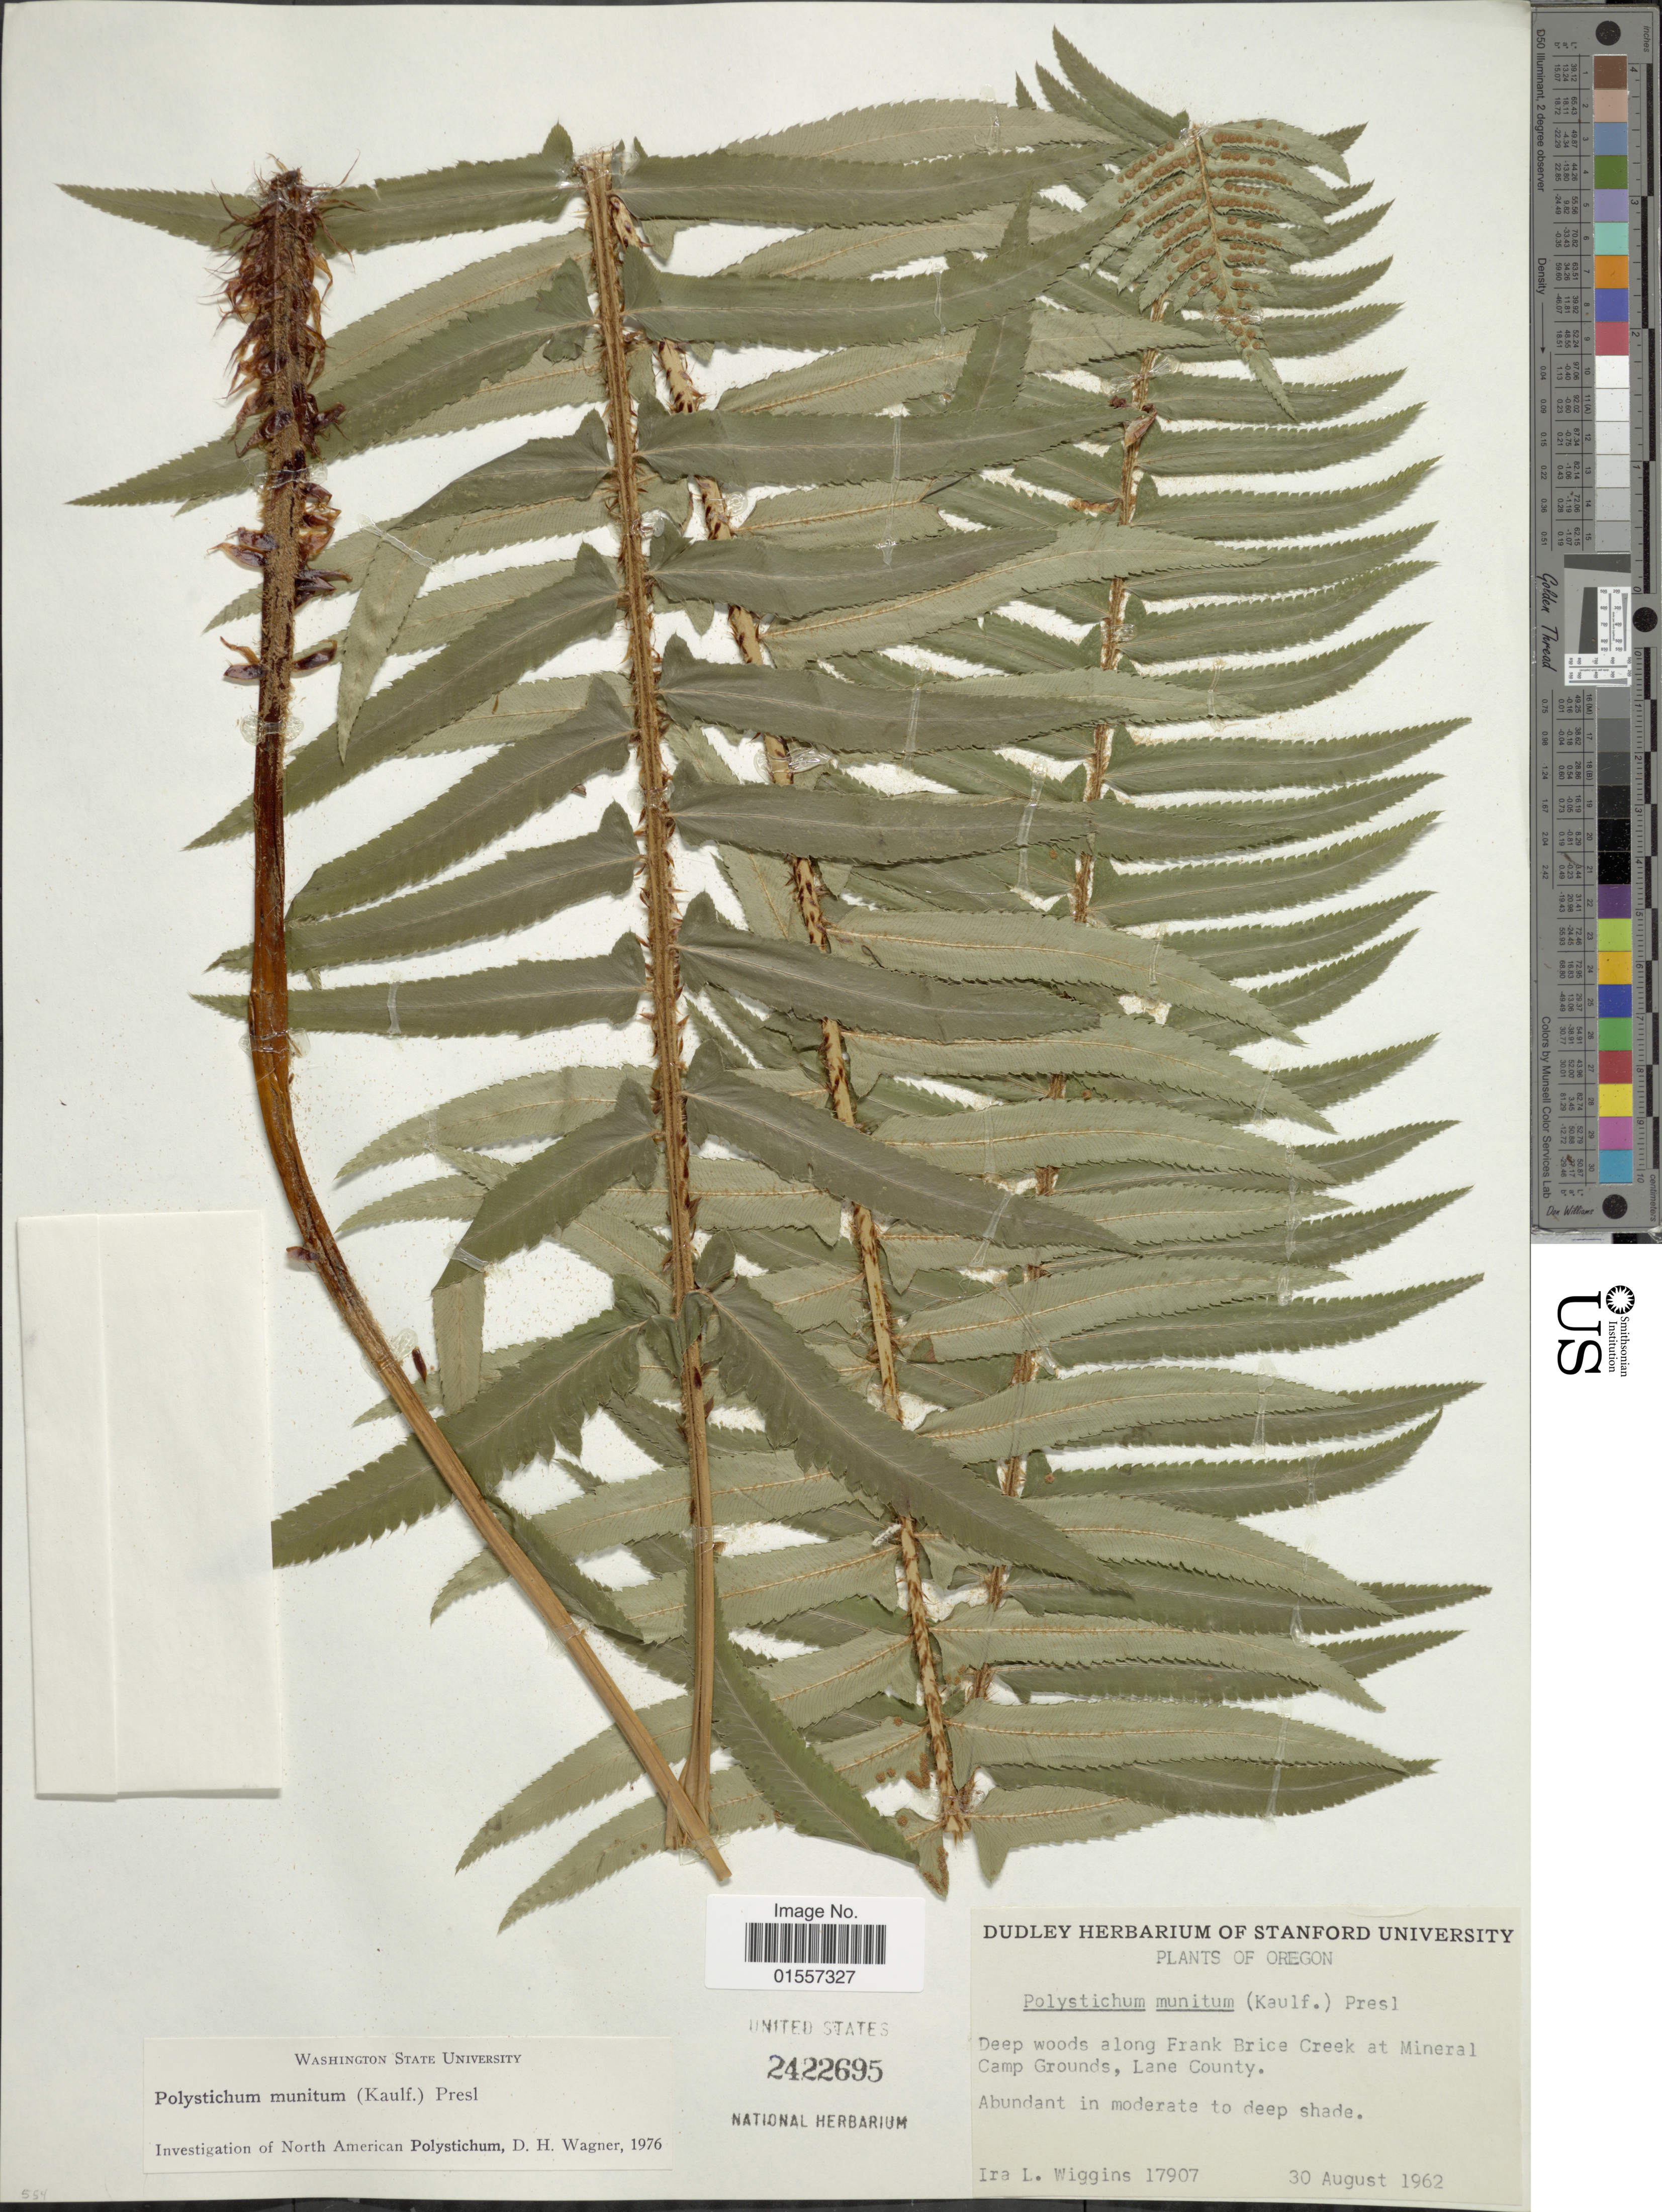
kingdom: Plantae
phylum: Tracheophyta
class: Polypodiopsida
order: Polypodiales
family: Dryopteridaceae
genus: Polystichum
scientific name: Polystichum munitum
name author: (Kaulf.) C. Presl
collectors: I. L. Wiggins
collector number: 17907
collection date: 1962-08-30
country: United States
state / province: Oregon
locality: Oregon, Deep woods along Frank Brice Creek at Mineral Camp Grounds, Lane County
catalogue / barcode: US 2422695